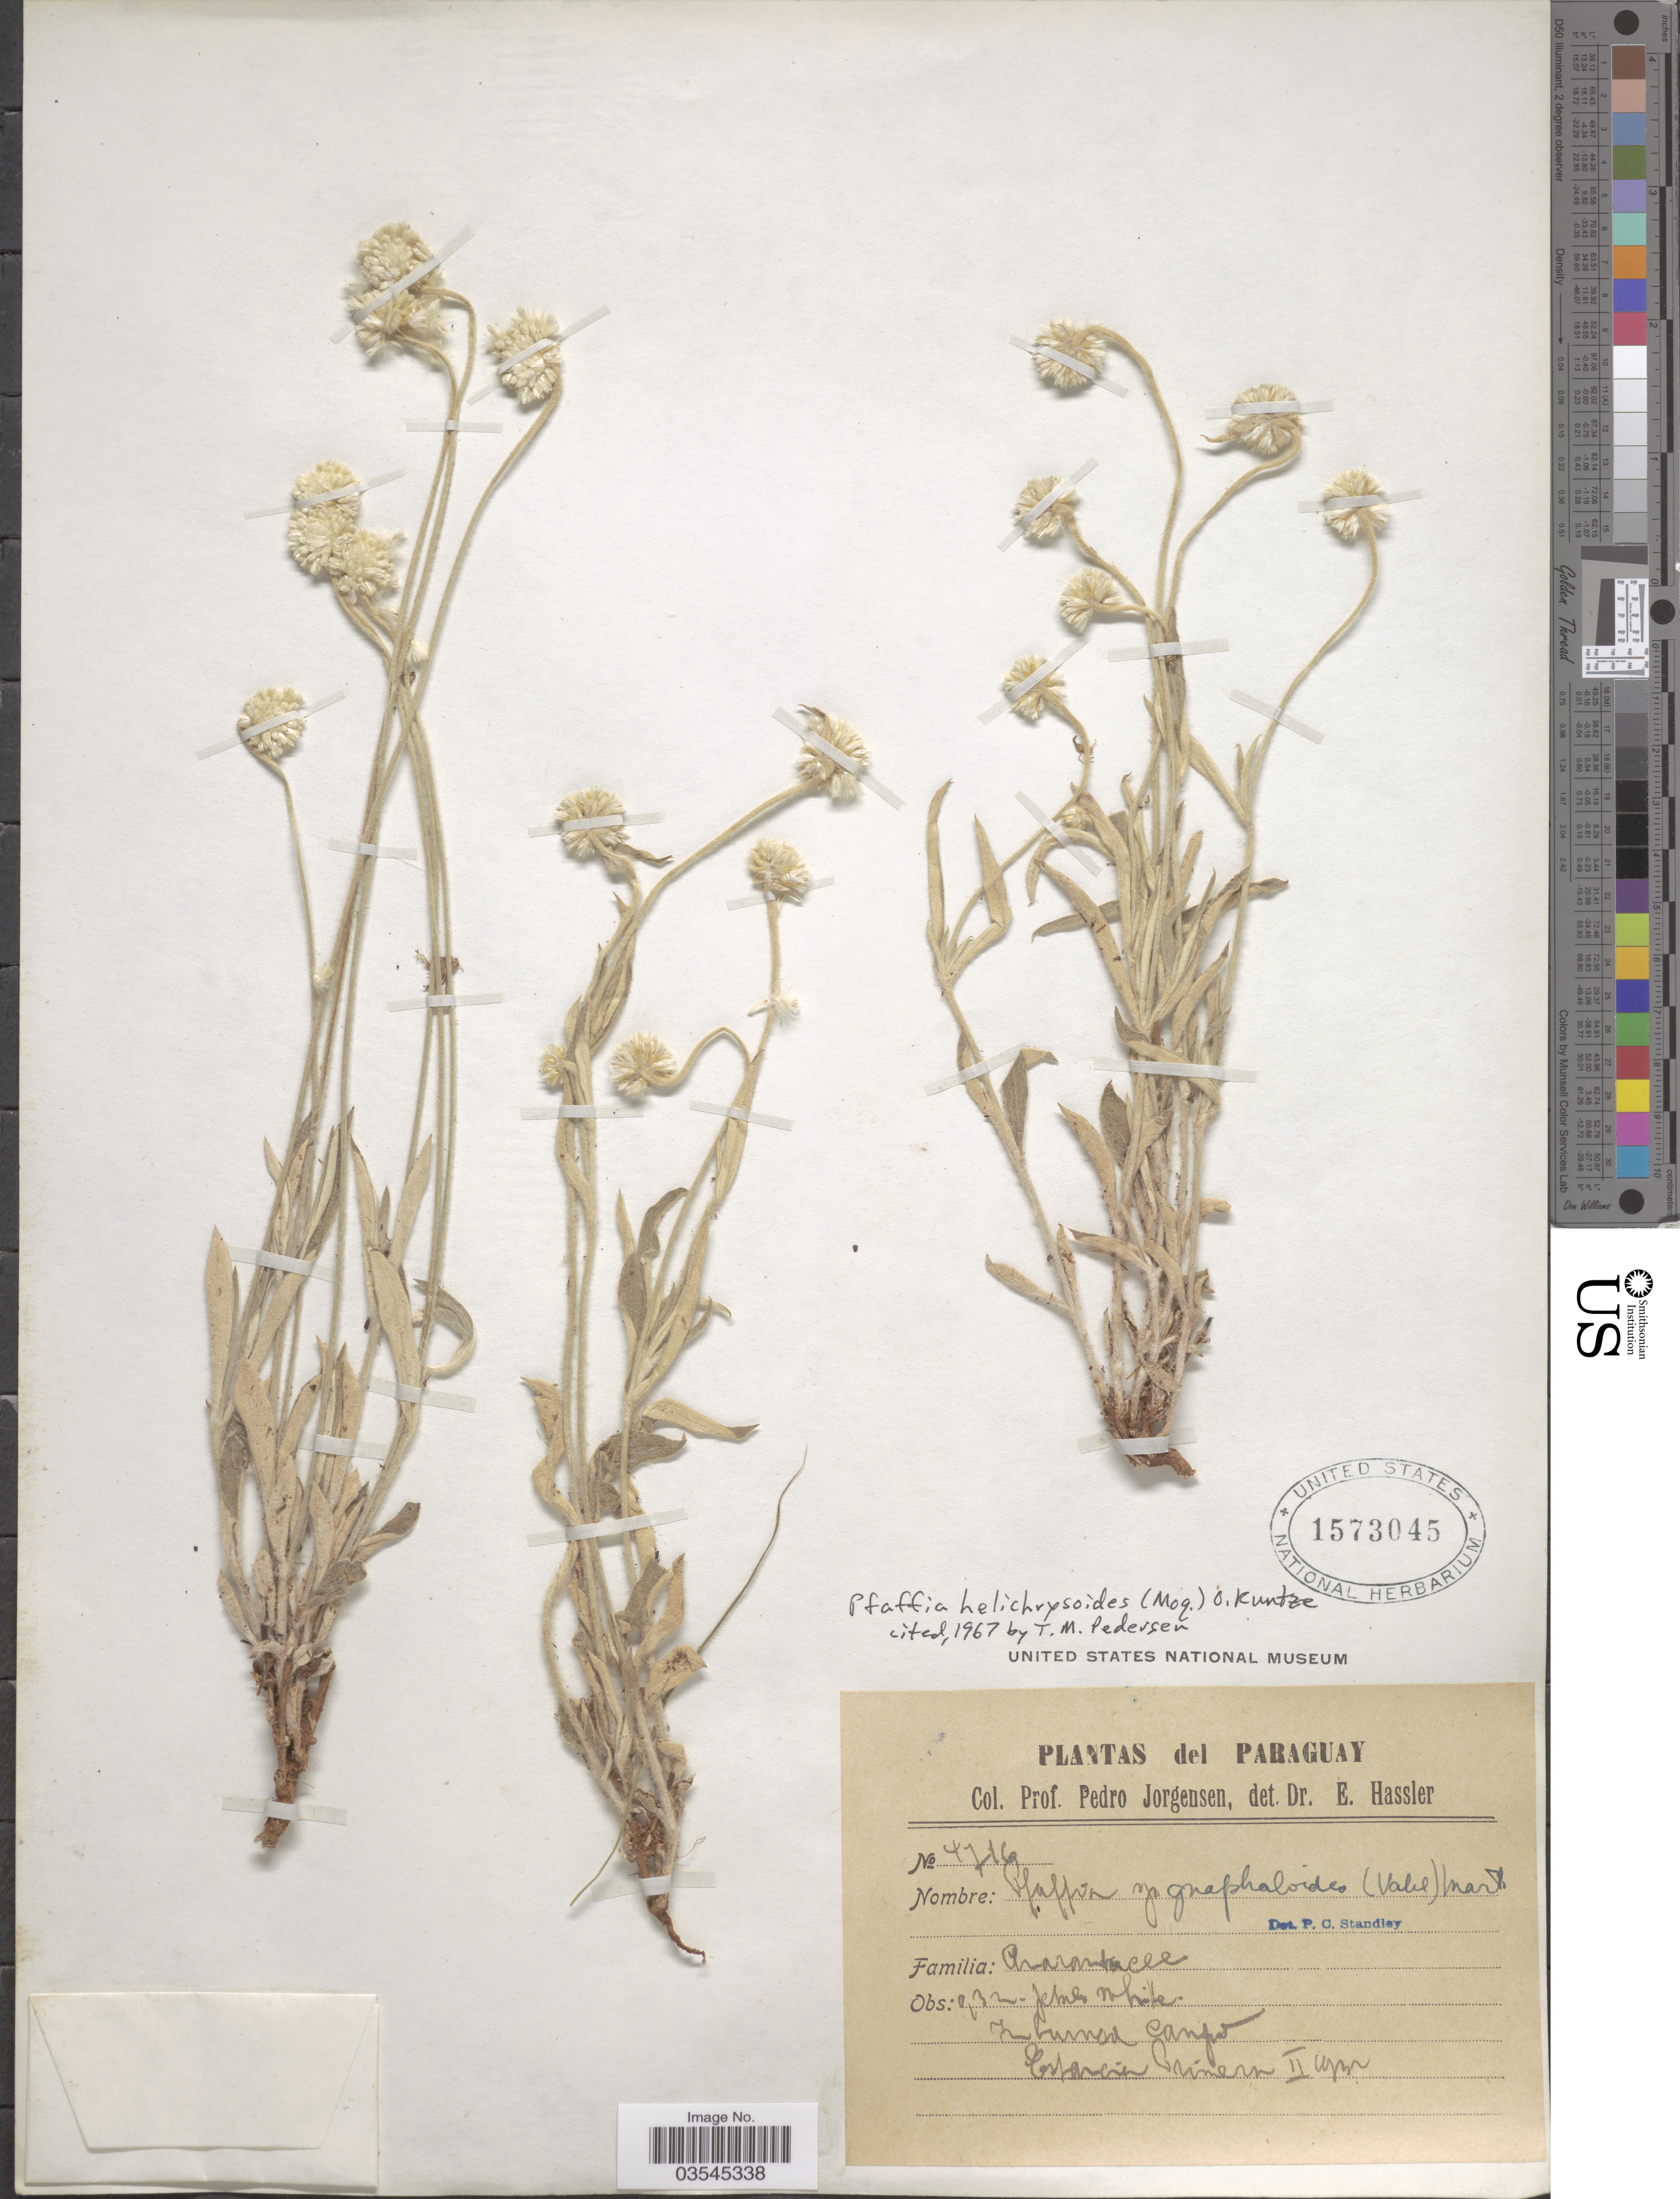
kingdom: Plantae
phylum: Tracheophyta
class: Magnoliopsida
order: Caryophyllales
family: Amaranthaceae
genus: Pfaffia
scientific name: Pfaffia gnaphaloides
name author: (L. f.) Mart.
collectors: P. Jörgensen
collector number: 4716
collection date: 1932-02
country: Paraguay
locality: Estacion Primera.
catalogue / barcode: US 1573045